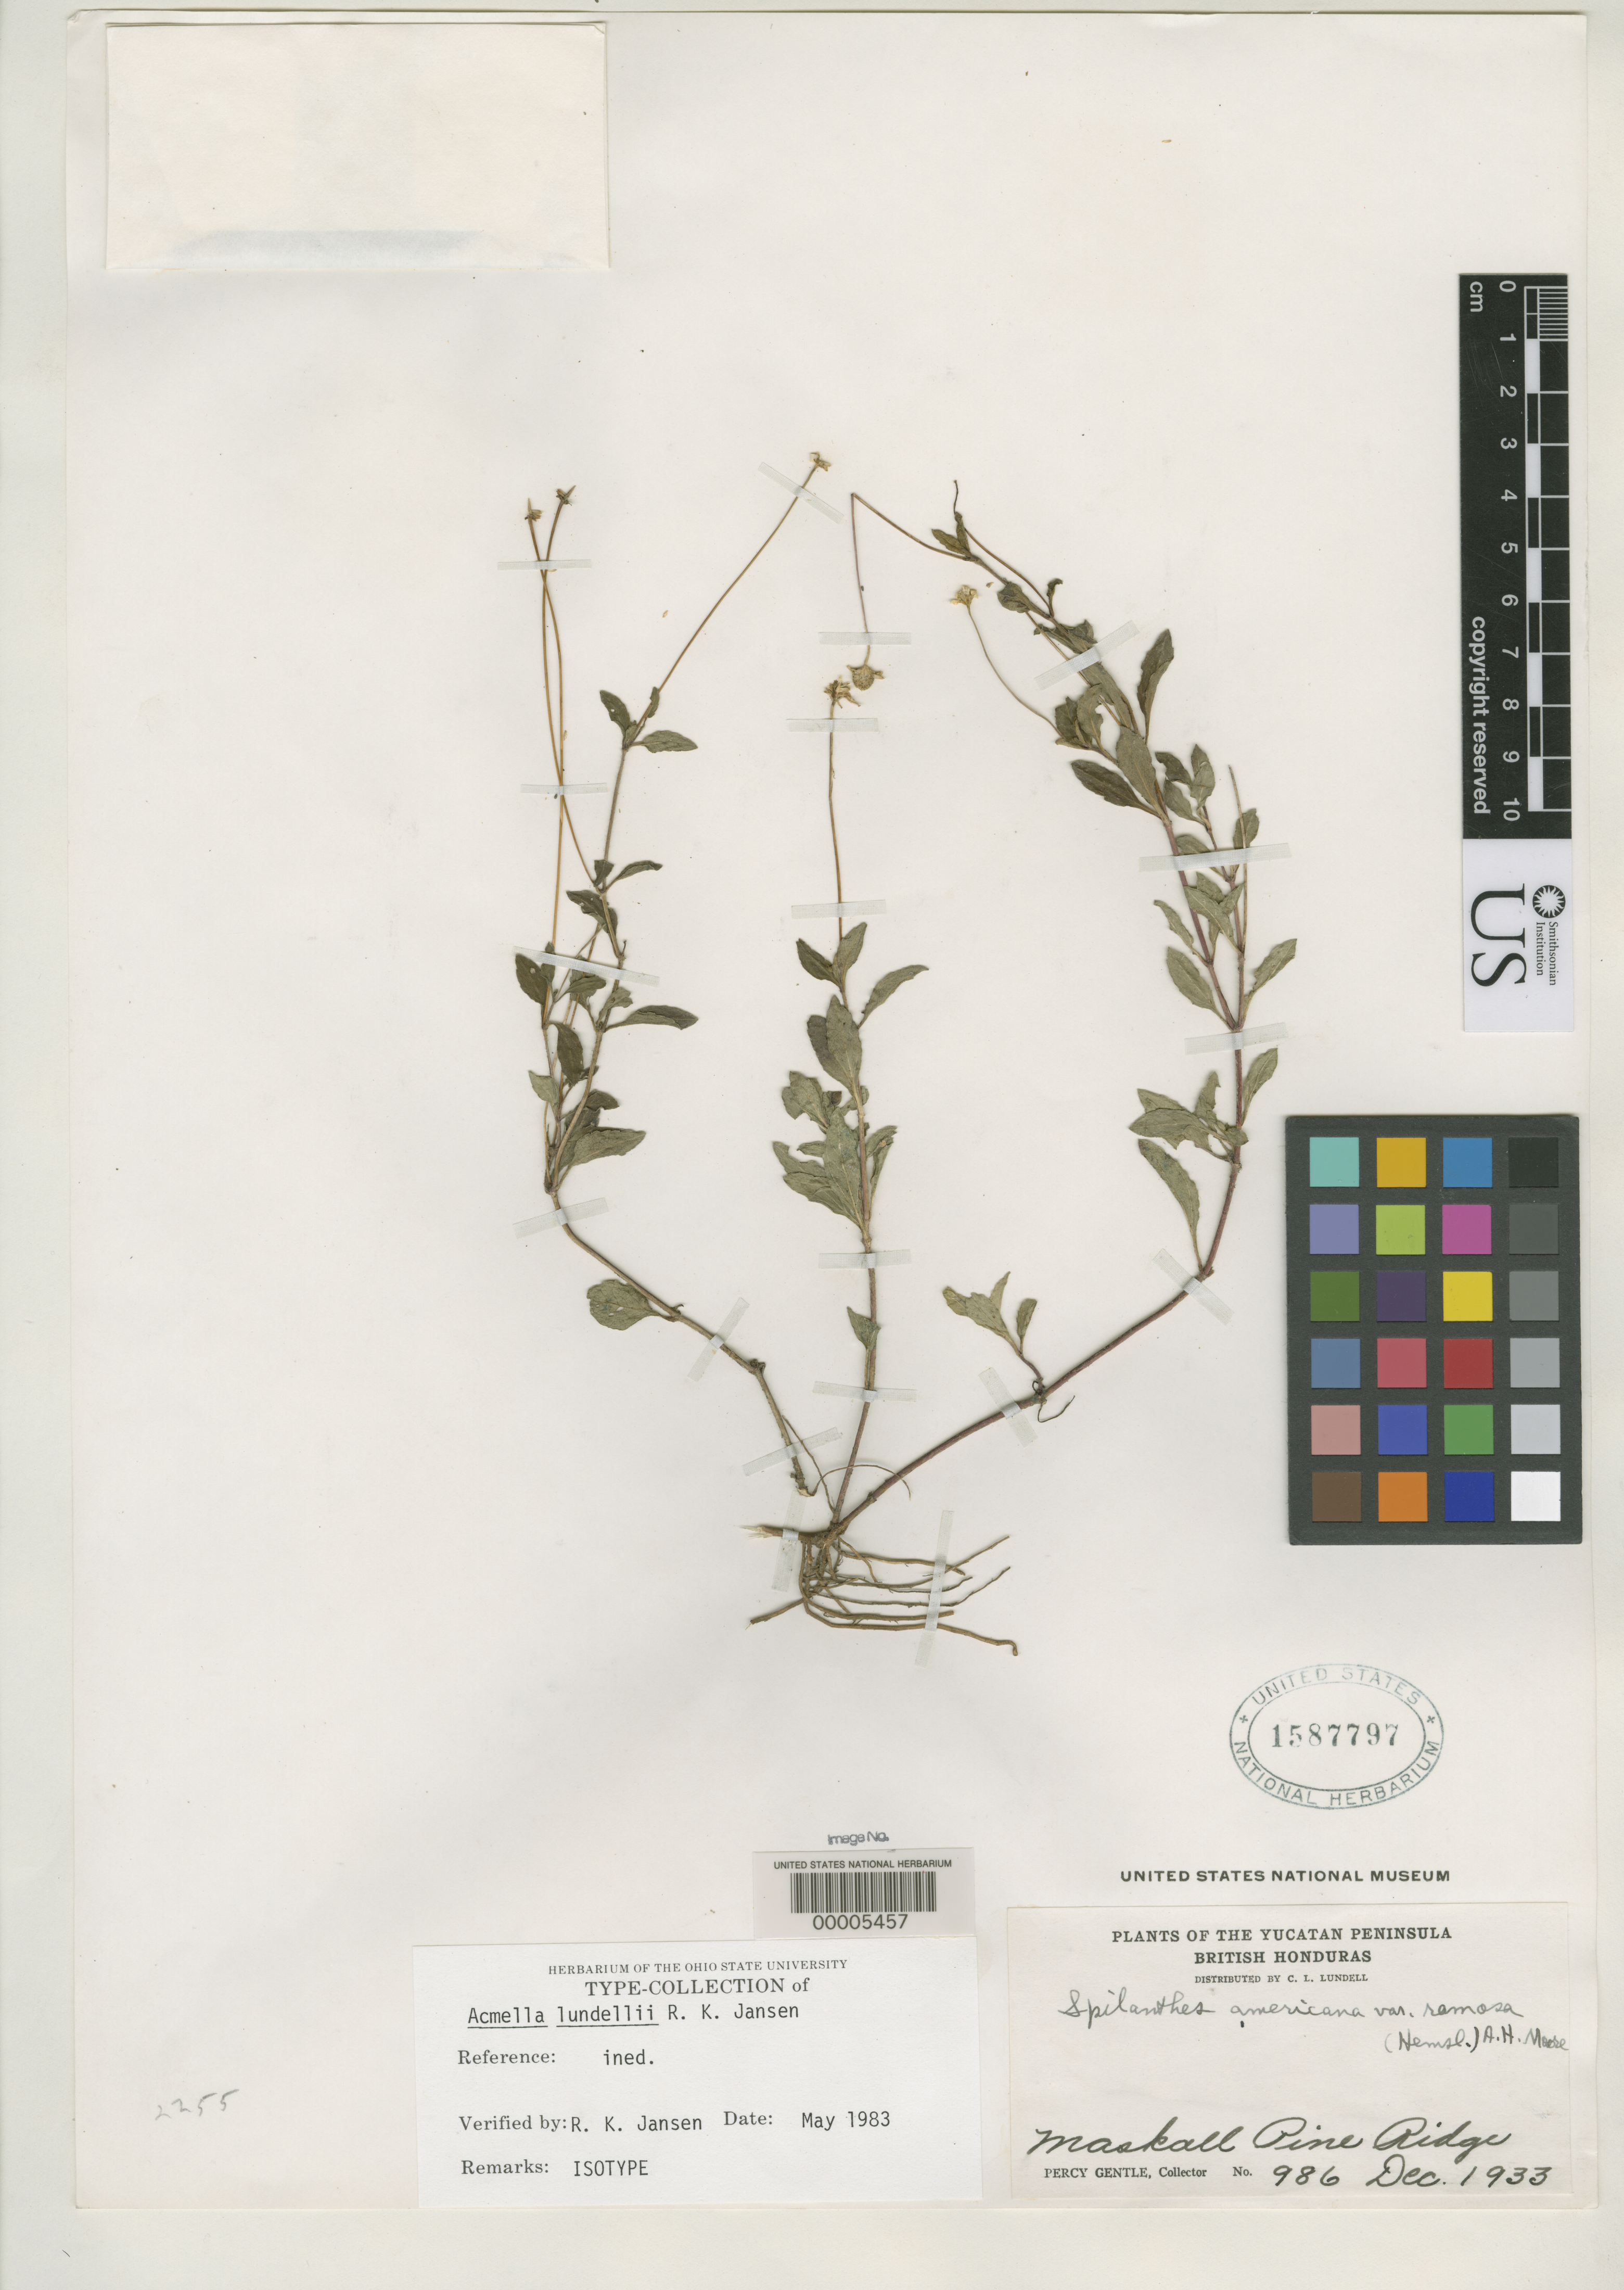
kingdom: Plantae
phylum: Tracheophyta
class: Magnoliopsida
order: Asterales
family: Asteraceae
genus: Acmella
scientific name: Acmella lundellii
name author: R.K. Jansen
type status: Isotype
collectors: P. H. Gentle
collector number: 986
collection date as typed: Dec 1933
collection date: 1933-12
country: Belize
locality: Maskall Pine Ridge. [= Maskall Forest Reserve?]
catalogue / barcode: US 1587797